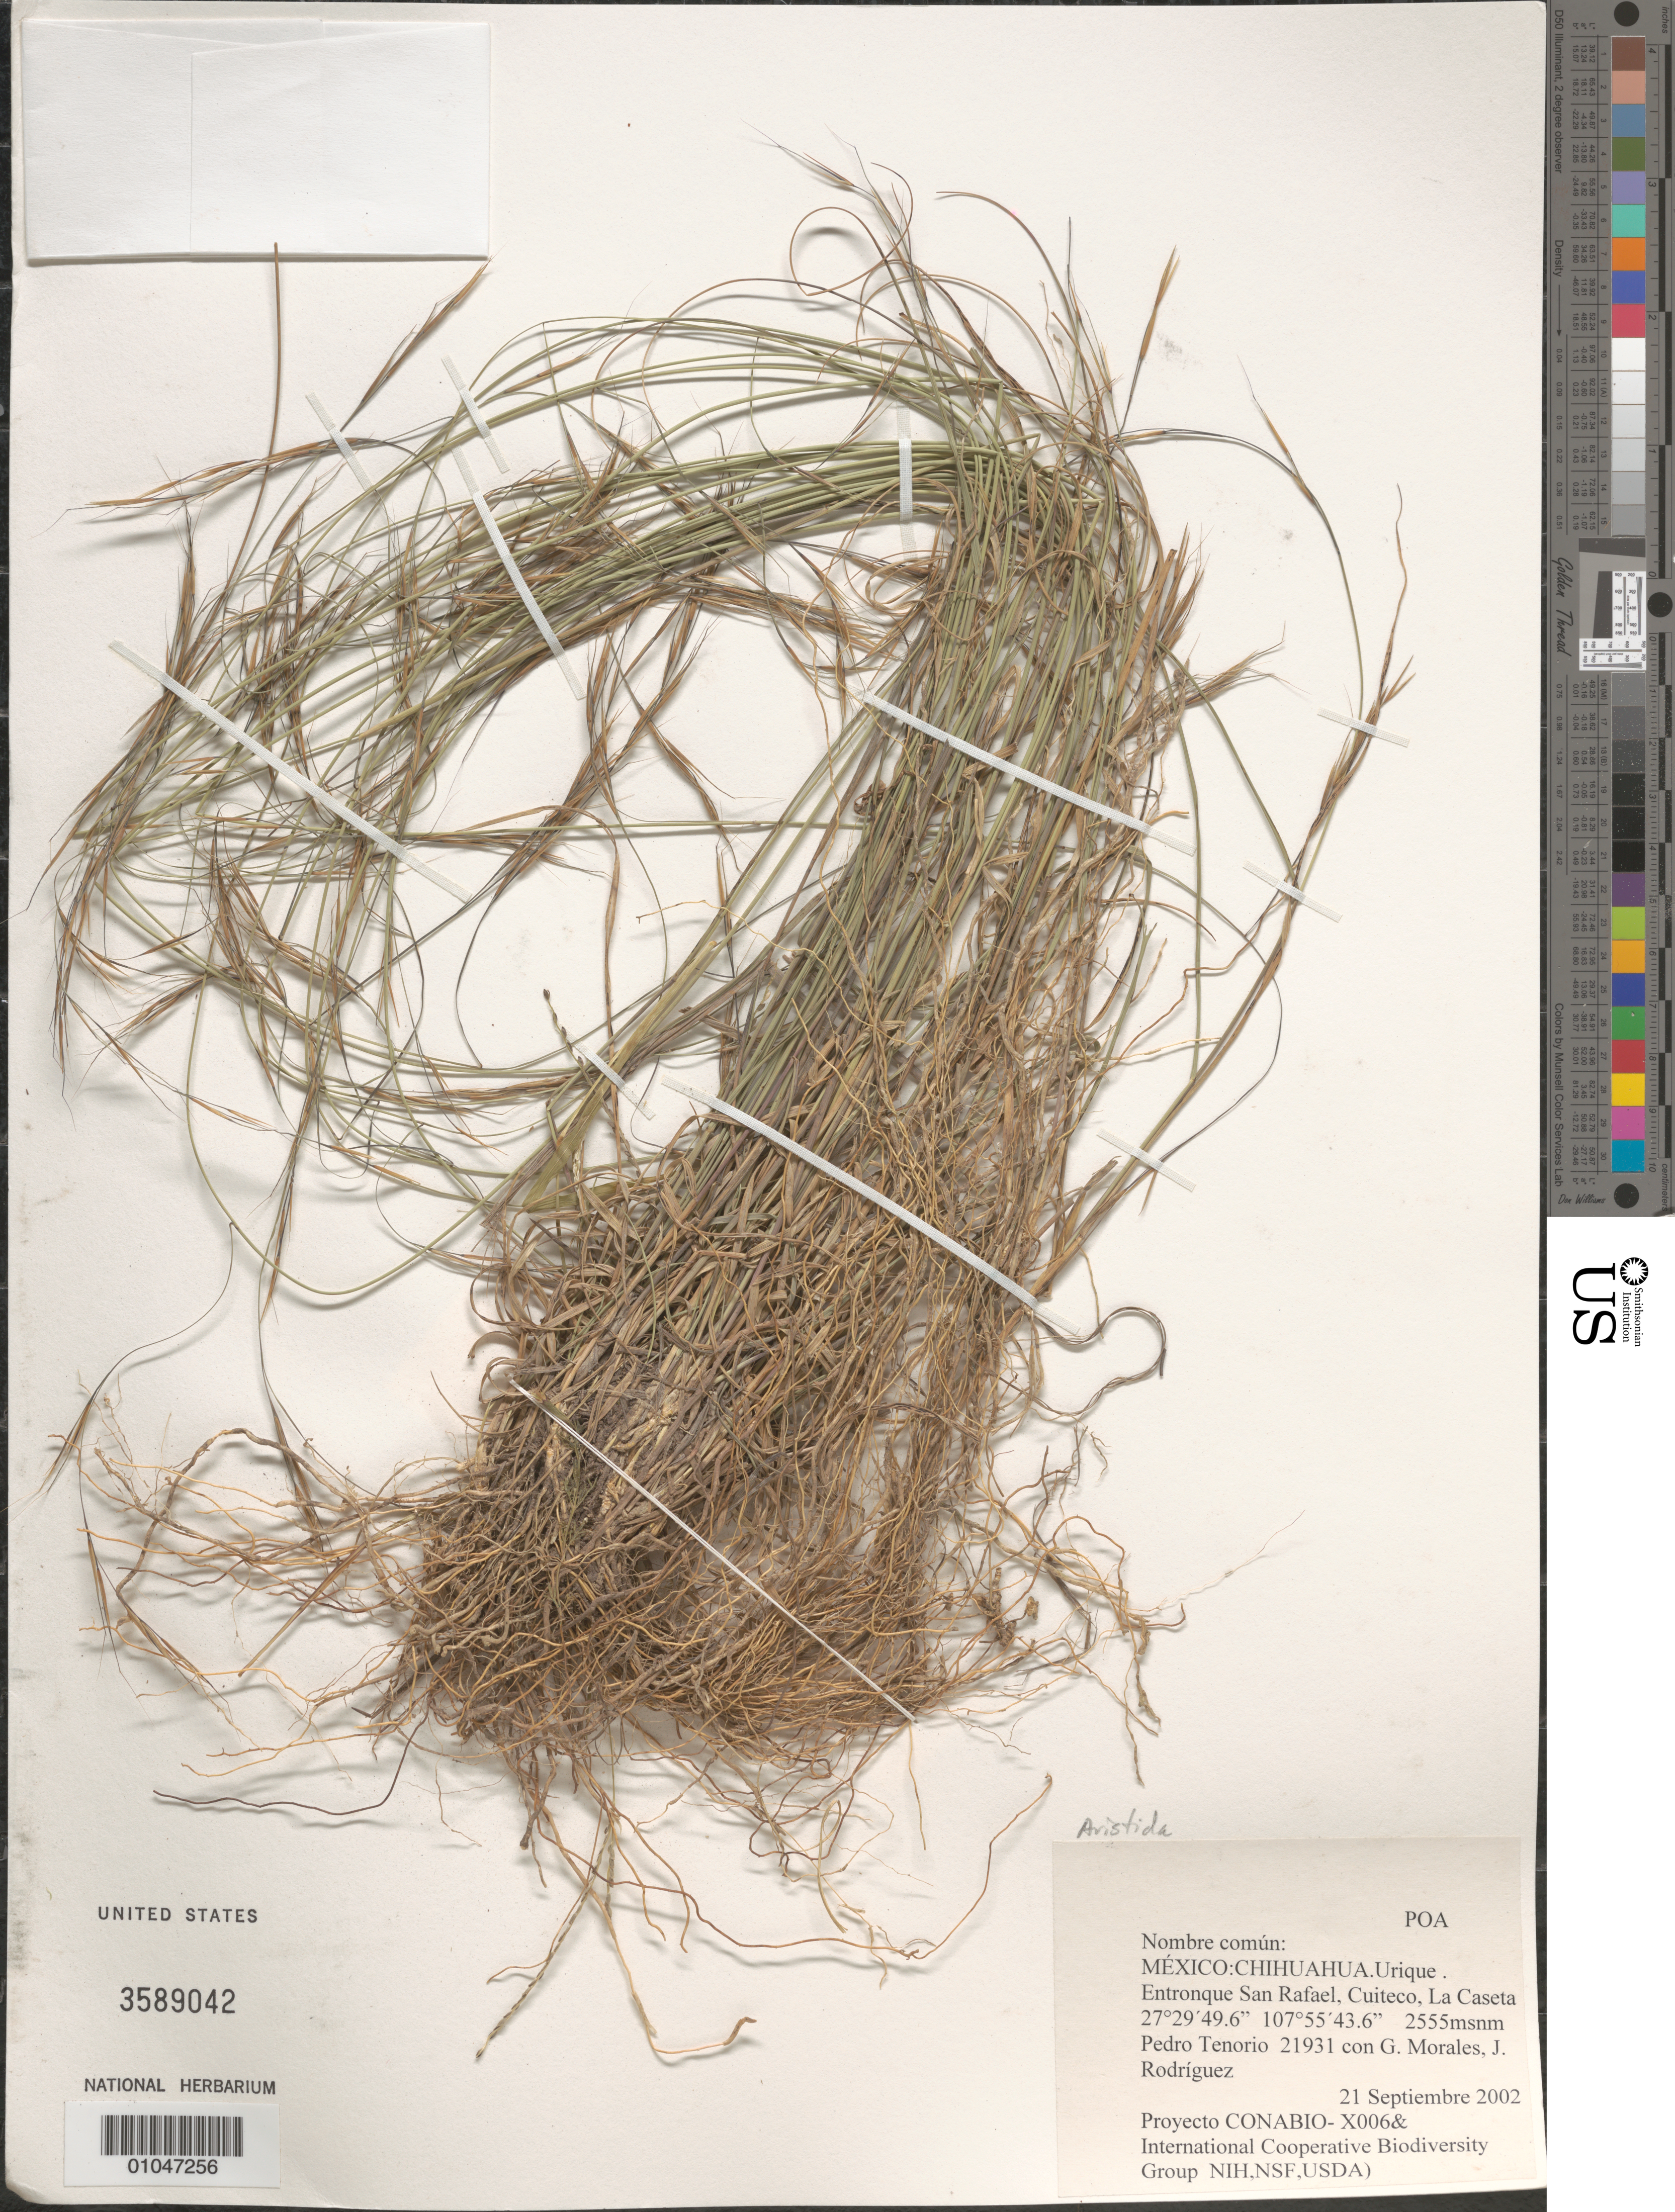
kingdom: Plantae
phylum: Tracheophyta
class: Liliopsida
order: Poales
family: Poaceae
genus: Aristida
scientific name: Aristida sp.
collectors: P. Tenorio L., G. Morales L. & J. Rodríguez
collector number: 21931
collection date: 2002-09-21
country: Mexico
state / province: Chihuahua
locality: Urique Entronque San Rafael, Cuiteco, La Caseta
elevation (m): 2555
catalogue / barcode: US 3589042